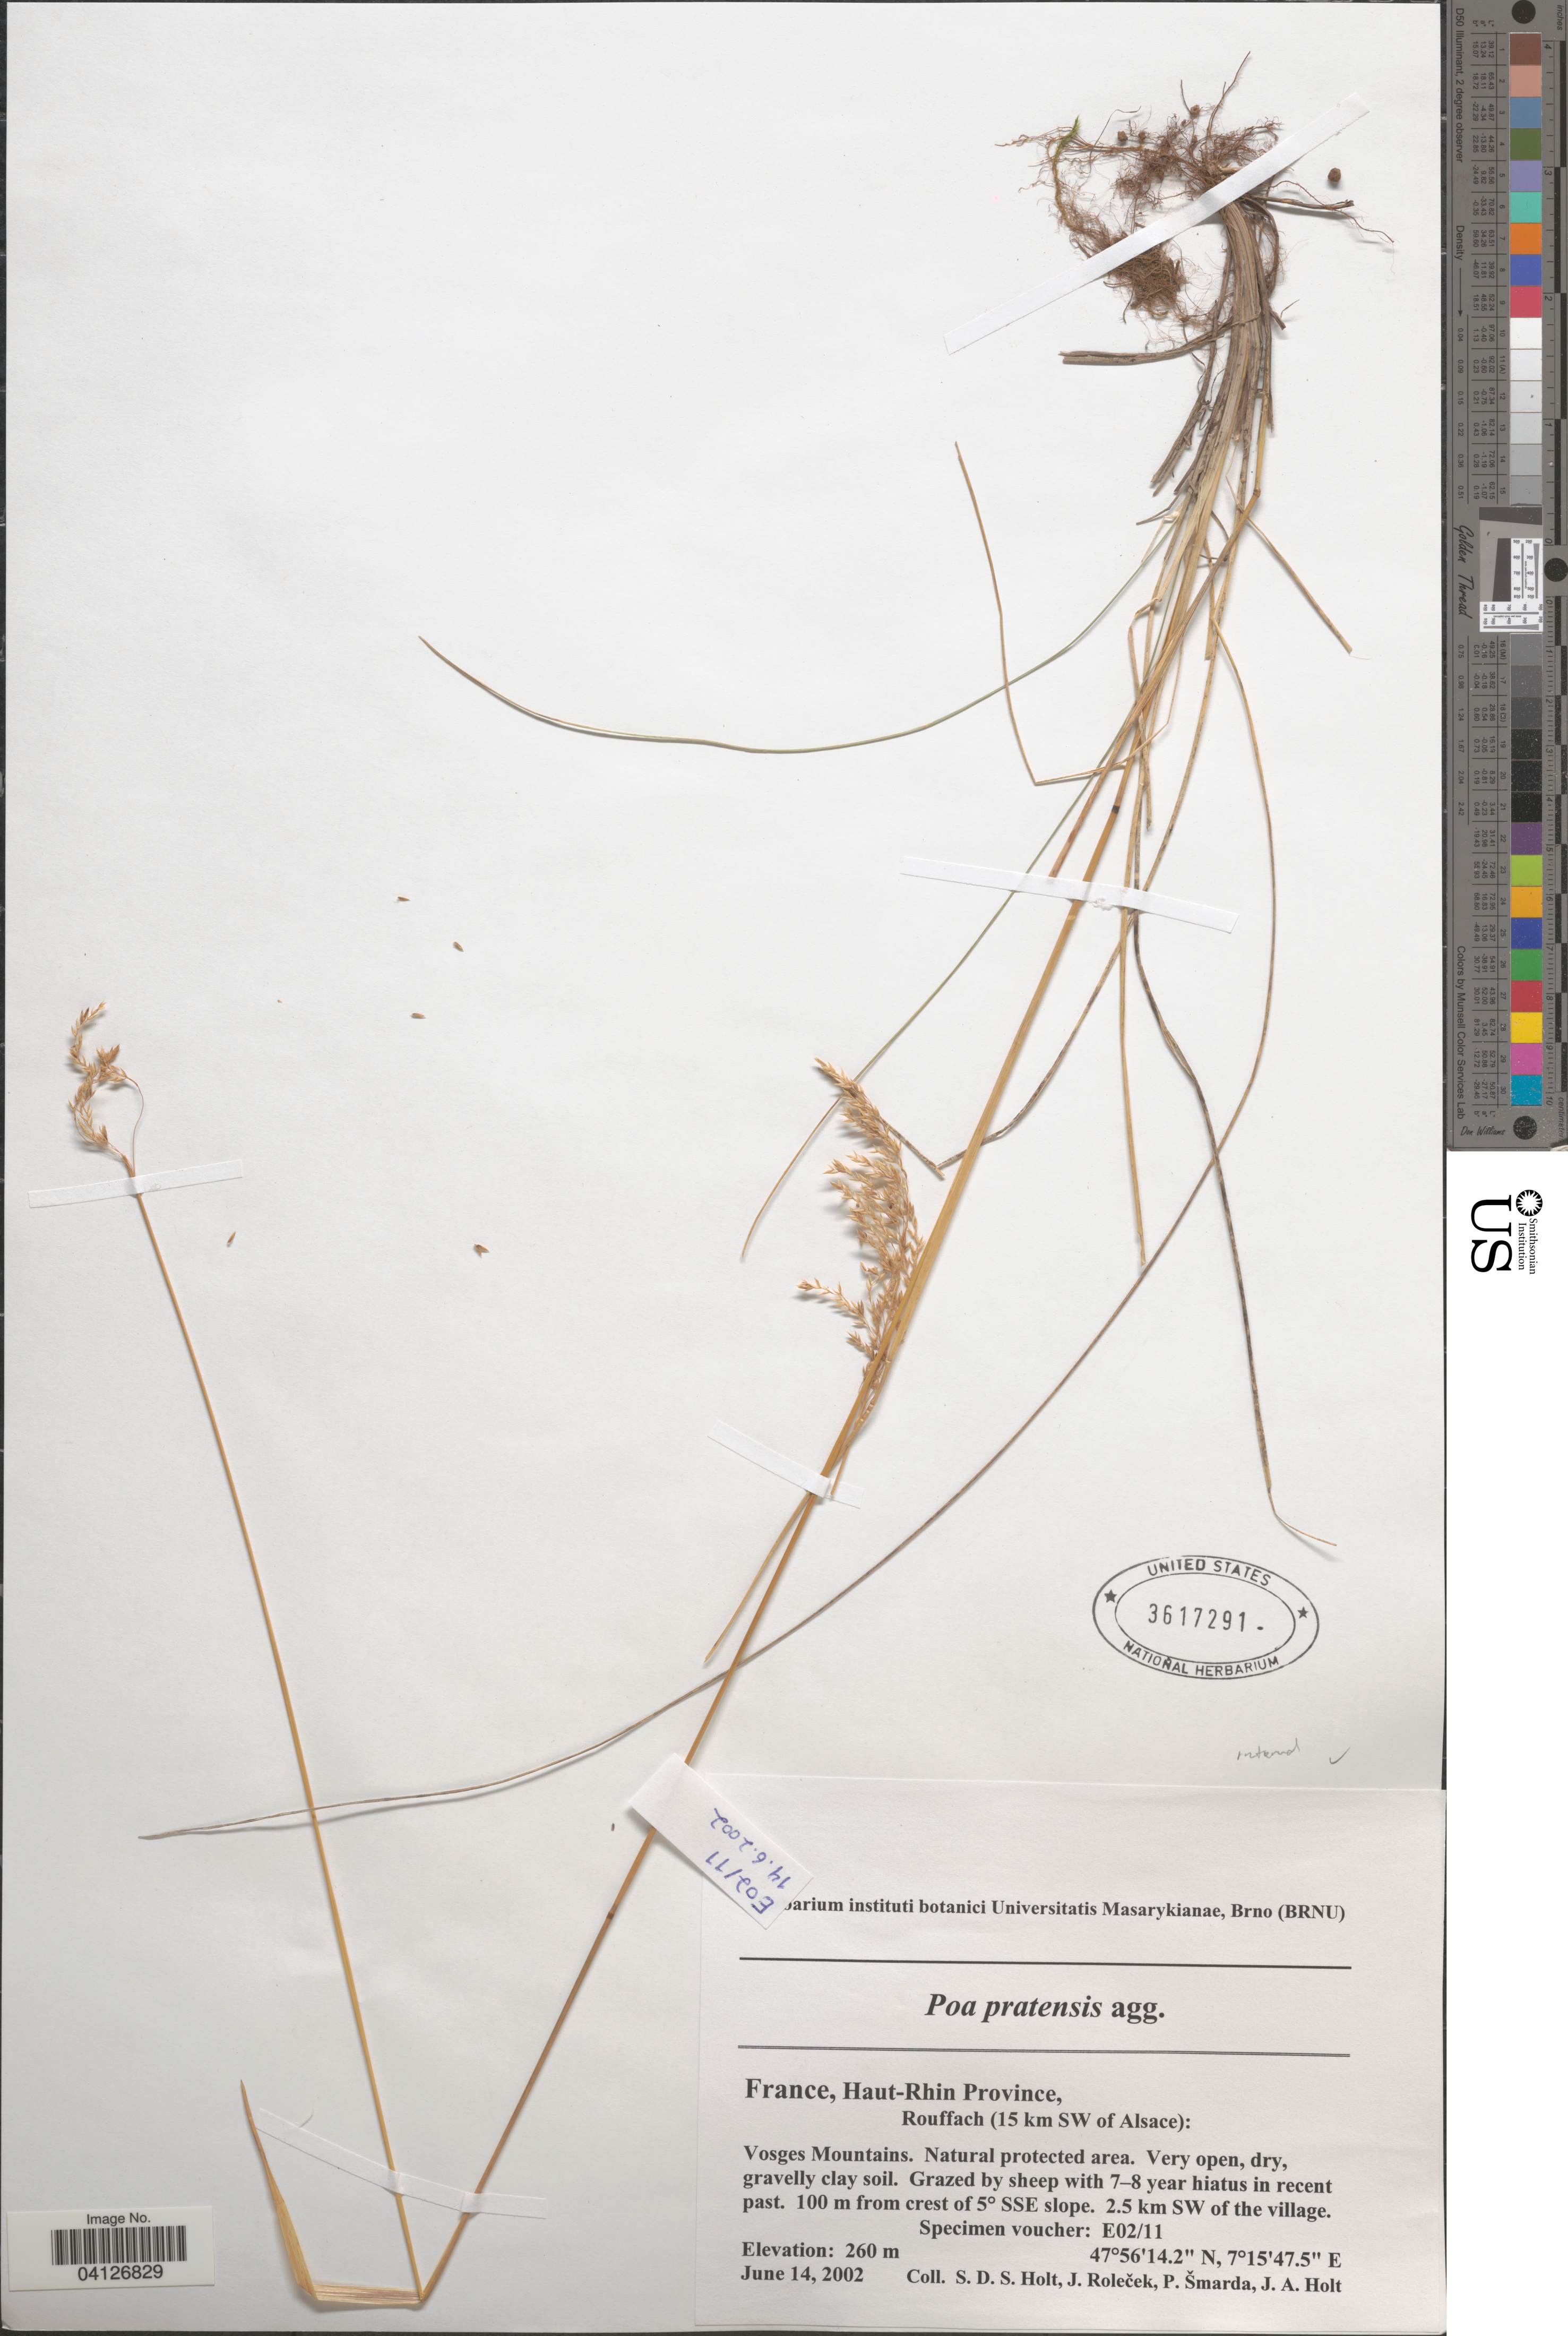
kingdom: Plantae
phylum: Tracheophyta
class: Liliopsida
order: Poales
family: Poaceae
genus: Poa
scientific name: Poa pratensis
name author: L.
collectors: S. Holt, J. Roleček, P. Smarda & J. A. Holt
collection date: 2002-06-14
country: France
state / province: Grand Est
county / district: Haut-Rhin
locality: Haut-Rhin Province, Rouffach (15 km SW of Alsace): Vosges Mountains. Natural protected area. 100 m from crest of 5° SSE slope. 2.5 km SW of the village.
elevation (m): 260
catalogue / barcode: US 3617291